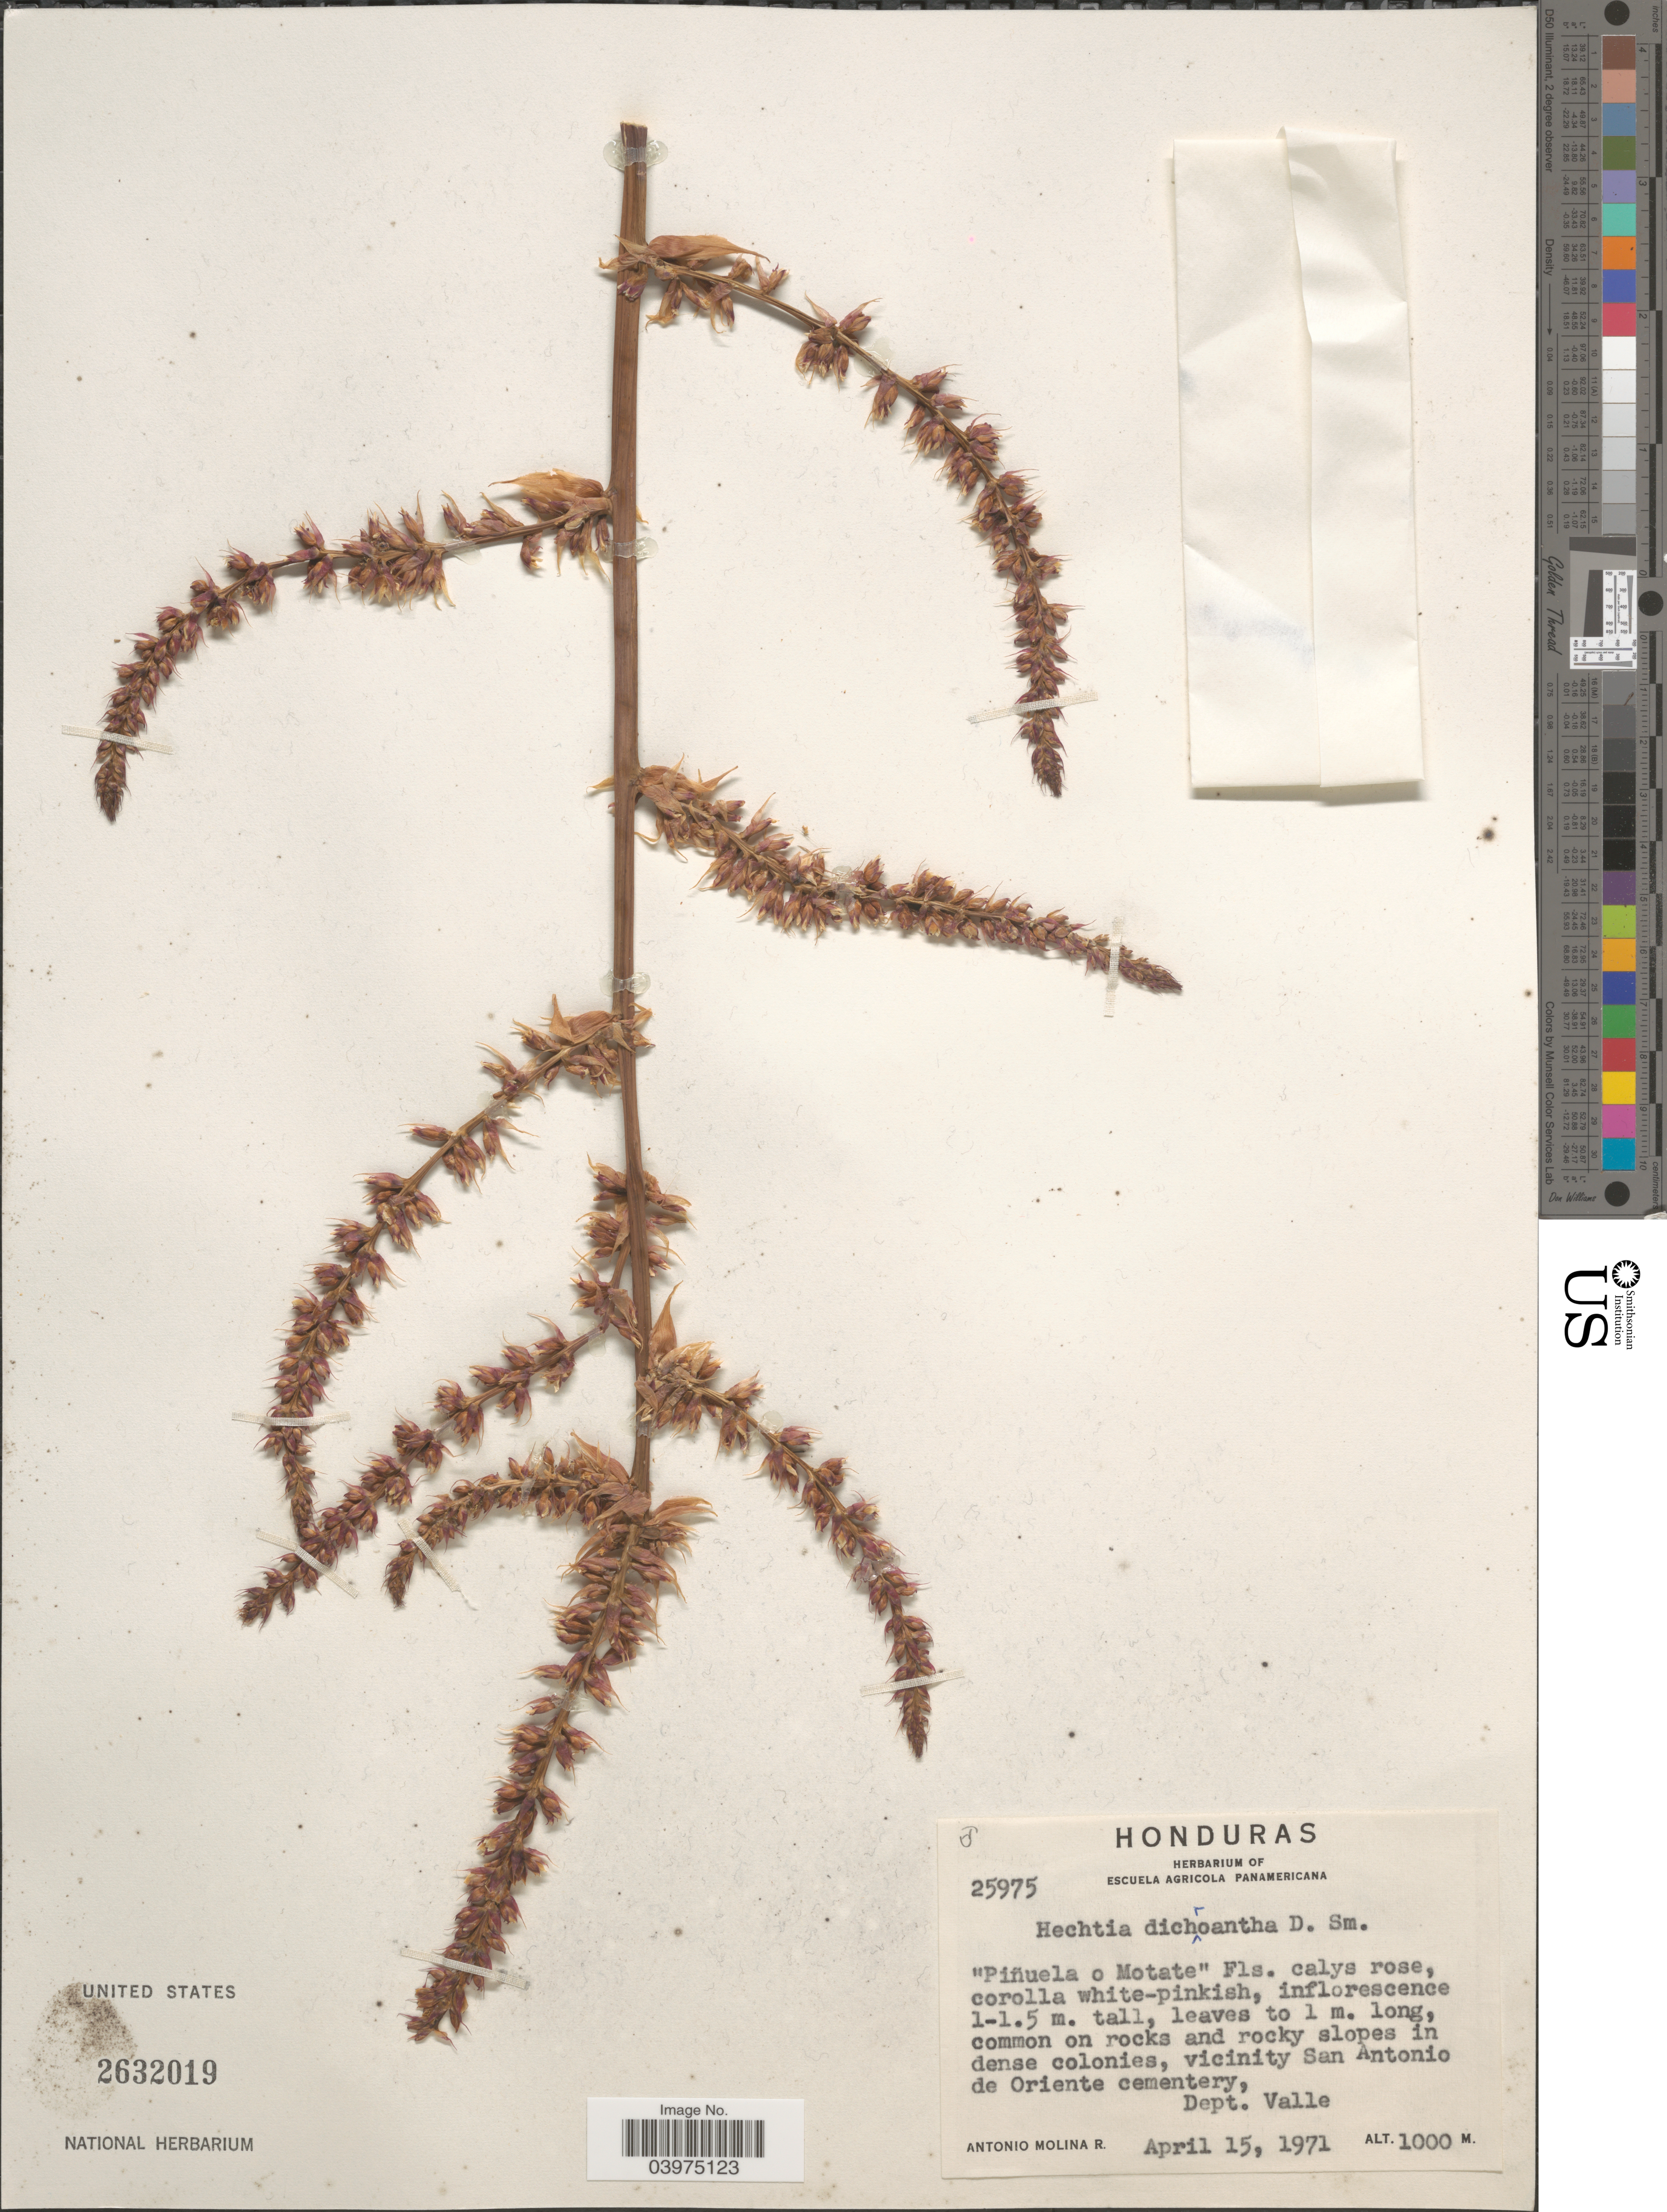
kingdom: Plantae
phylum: Tracheophyta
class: Liliopsida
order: Poales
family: Bromeliaceae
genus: Hechtia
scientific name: Hechtia dichroantha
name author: Donn. Sm.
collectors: A. Molina R.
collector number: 25975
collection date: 1971-04-15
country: Honduras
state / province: Valle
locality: Vicinity San Antonio de Oriente cemetery, Dept. Valle.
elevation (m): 1000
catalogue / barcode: US 2632019